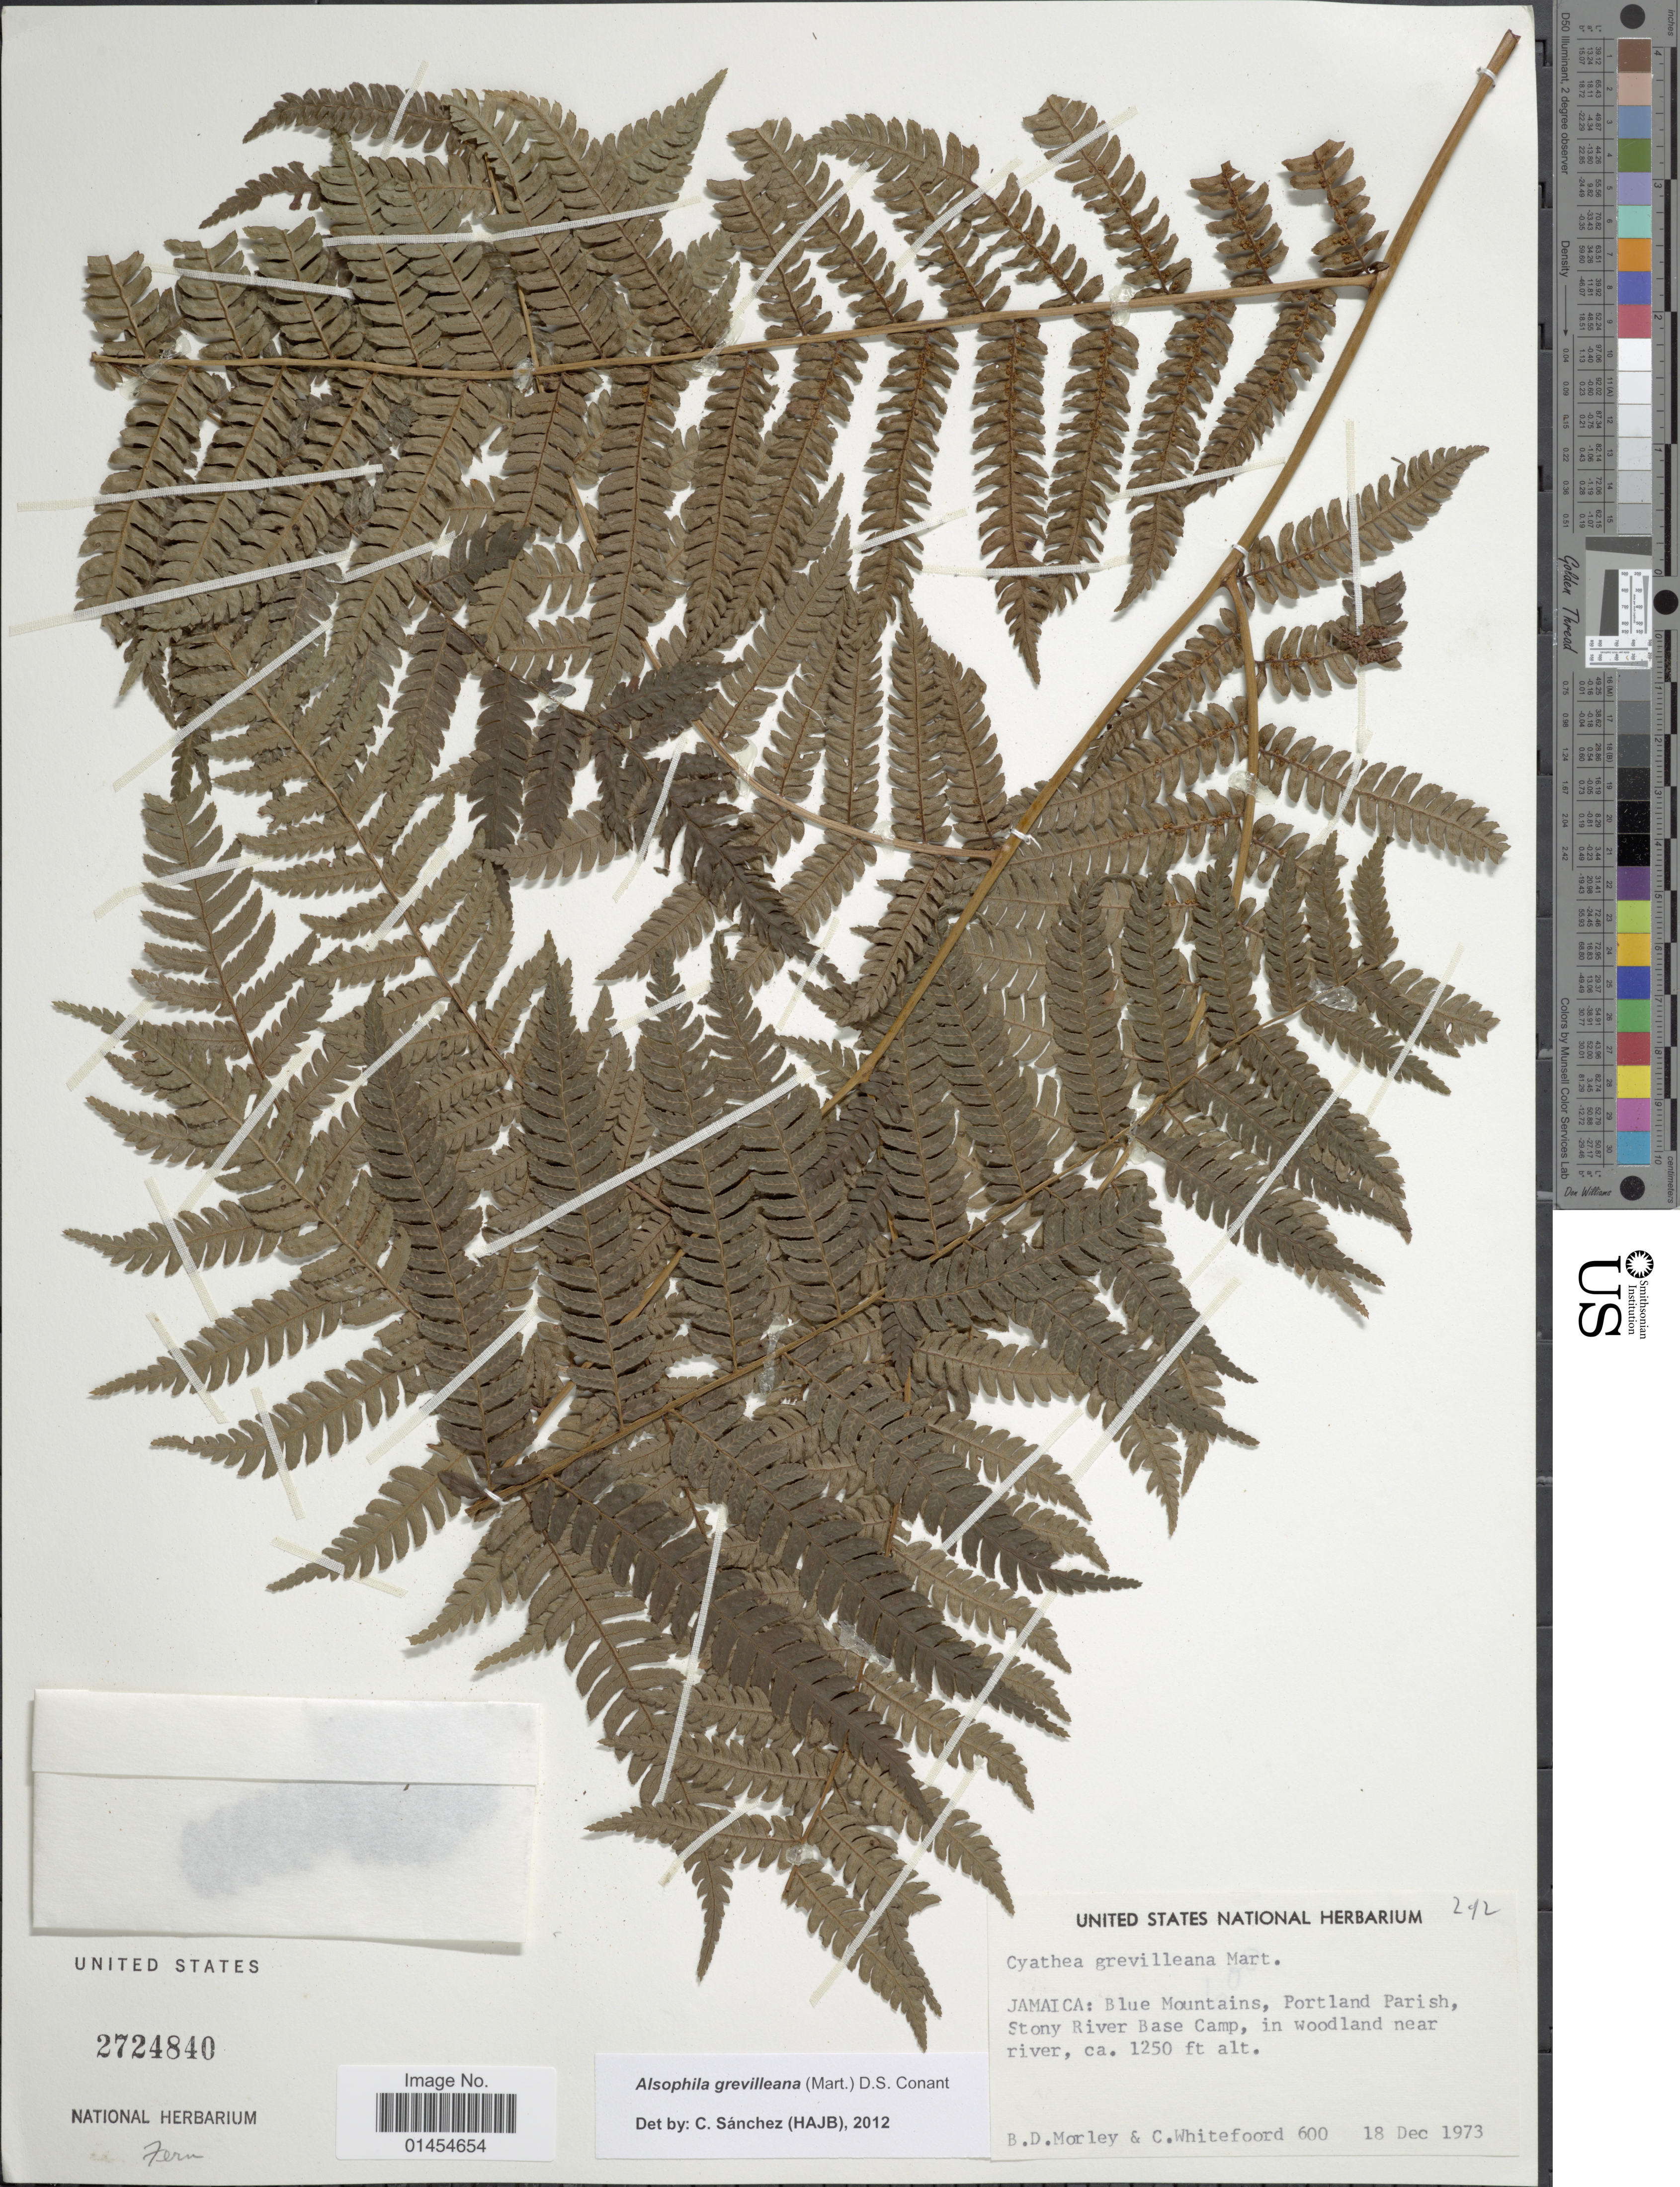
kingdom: Plantae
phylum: Tracheophyta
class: Polypodiopsida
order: Cyatheales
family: Cyatheaceae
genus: Alsophila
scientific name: Alsophila grevilleana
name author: (Mart.) D.S. Conant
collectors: B. D. Morley & C. Whitefoord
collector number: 600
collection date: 1973-12-18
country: Jamaica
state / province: Portland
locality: Blue Mountains, Stony River Base Camp, in woodland near river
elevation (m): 381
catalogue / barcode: US 2724840